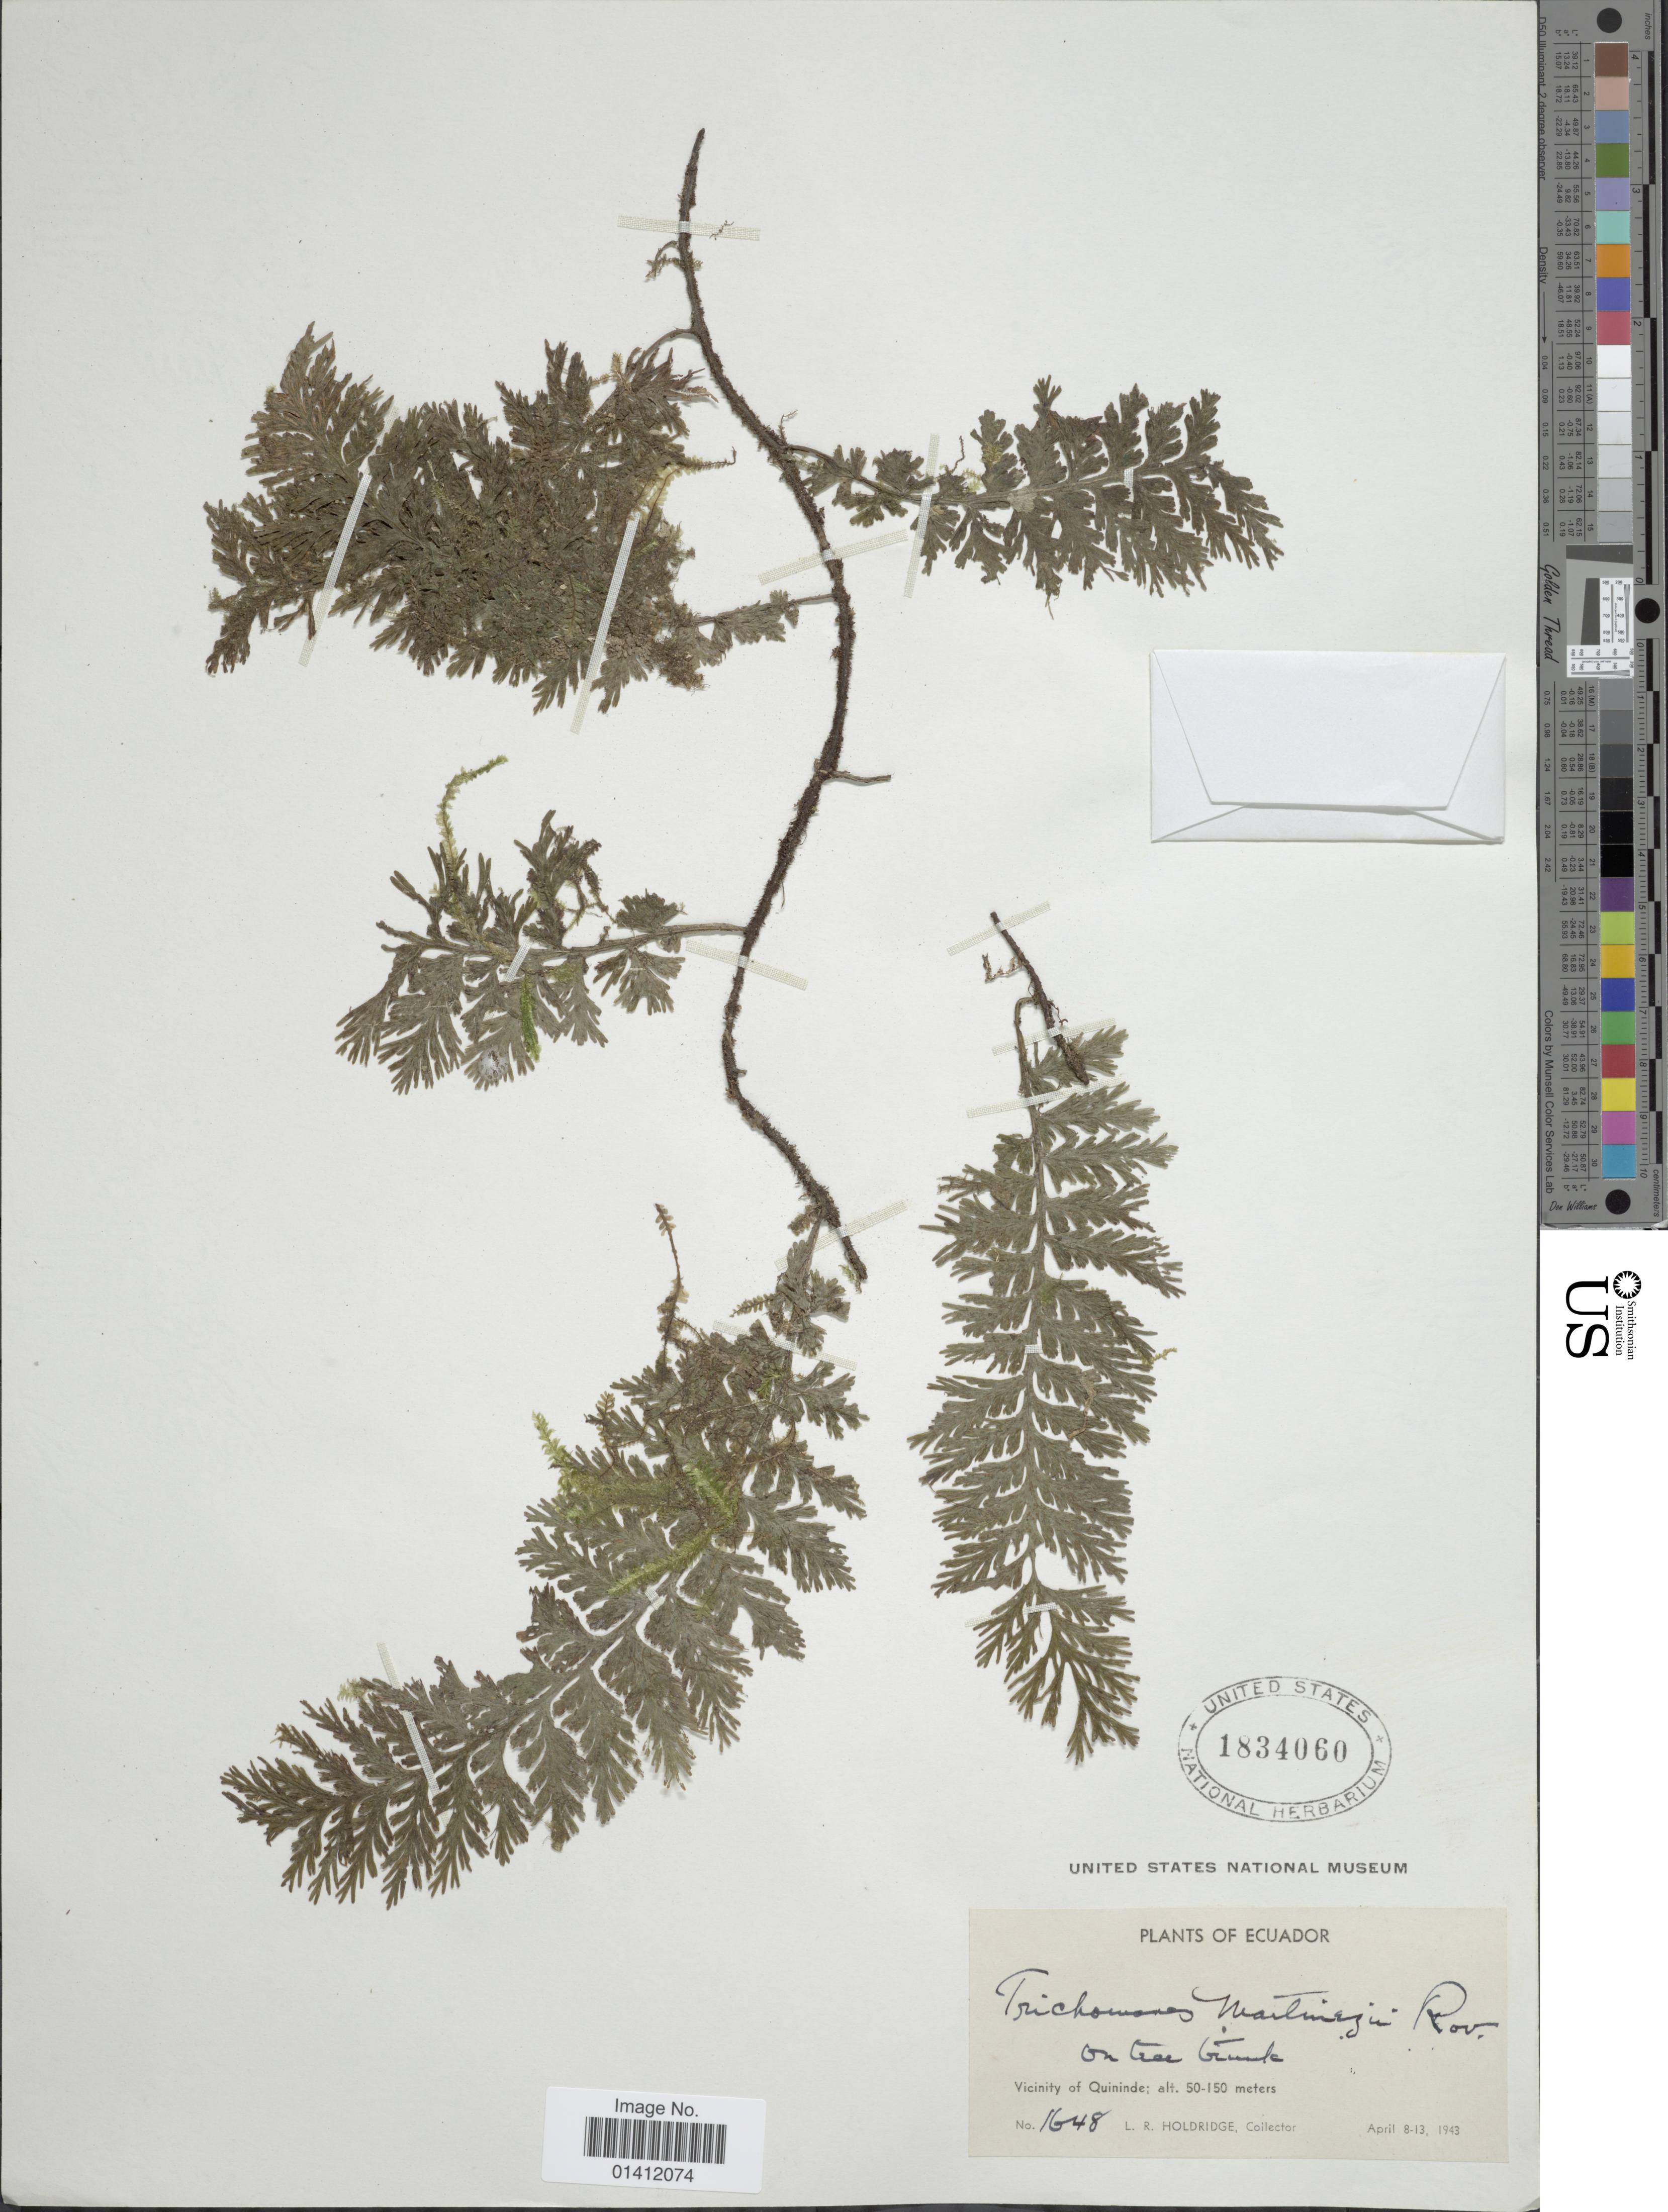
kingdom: Plantae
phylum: Tracheophyta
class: Polypodiopsida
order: Hymenophyllales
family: Hymenophyllaceae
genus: Vandenboschia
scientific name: Vandenboschia collariata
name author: (Bosch) Ebihara & K. Iwats.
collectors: L. Holdridge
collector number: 1648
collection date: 1943-04-08/1943-04-13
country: Ecuador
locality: Vicinity of Quininde.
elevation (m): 50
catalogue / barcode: US 1834060